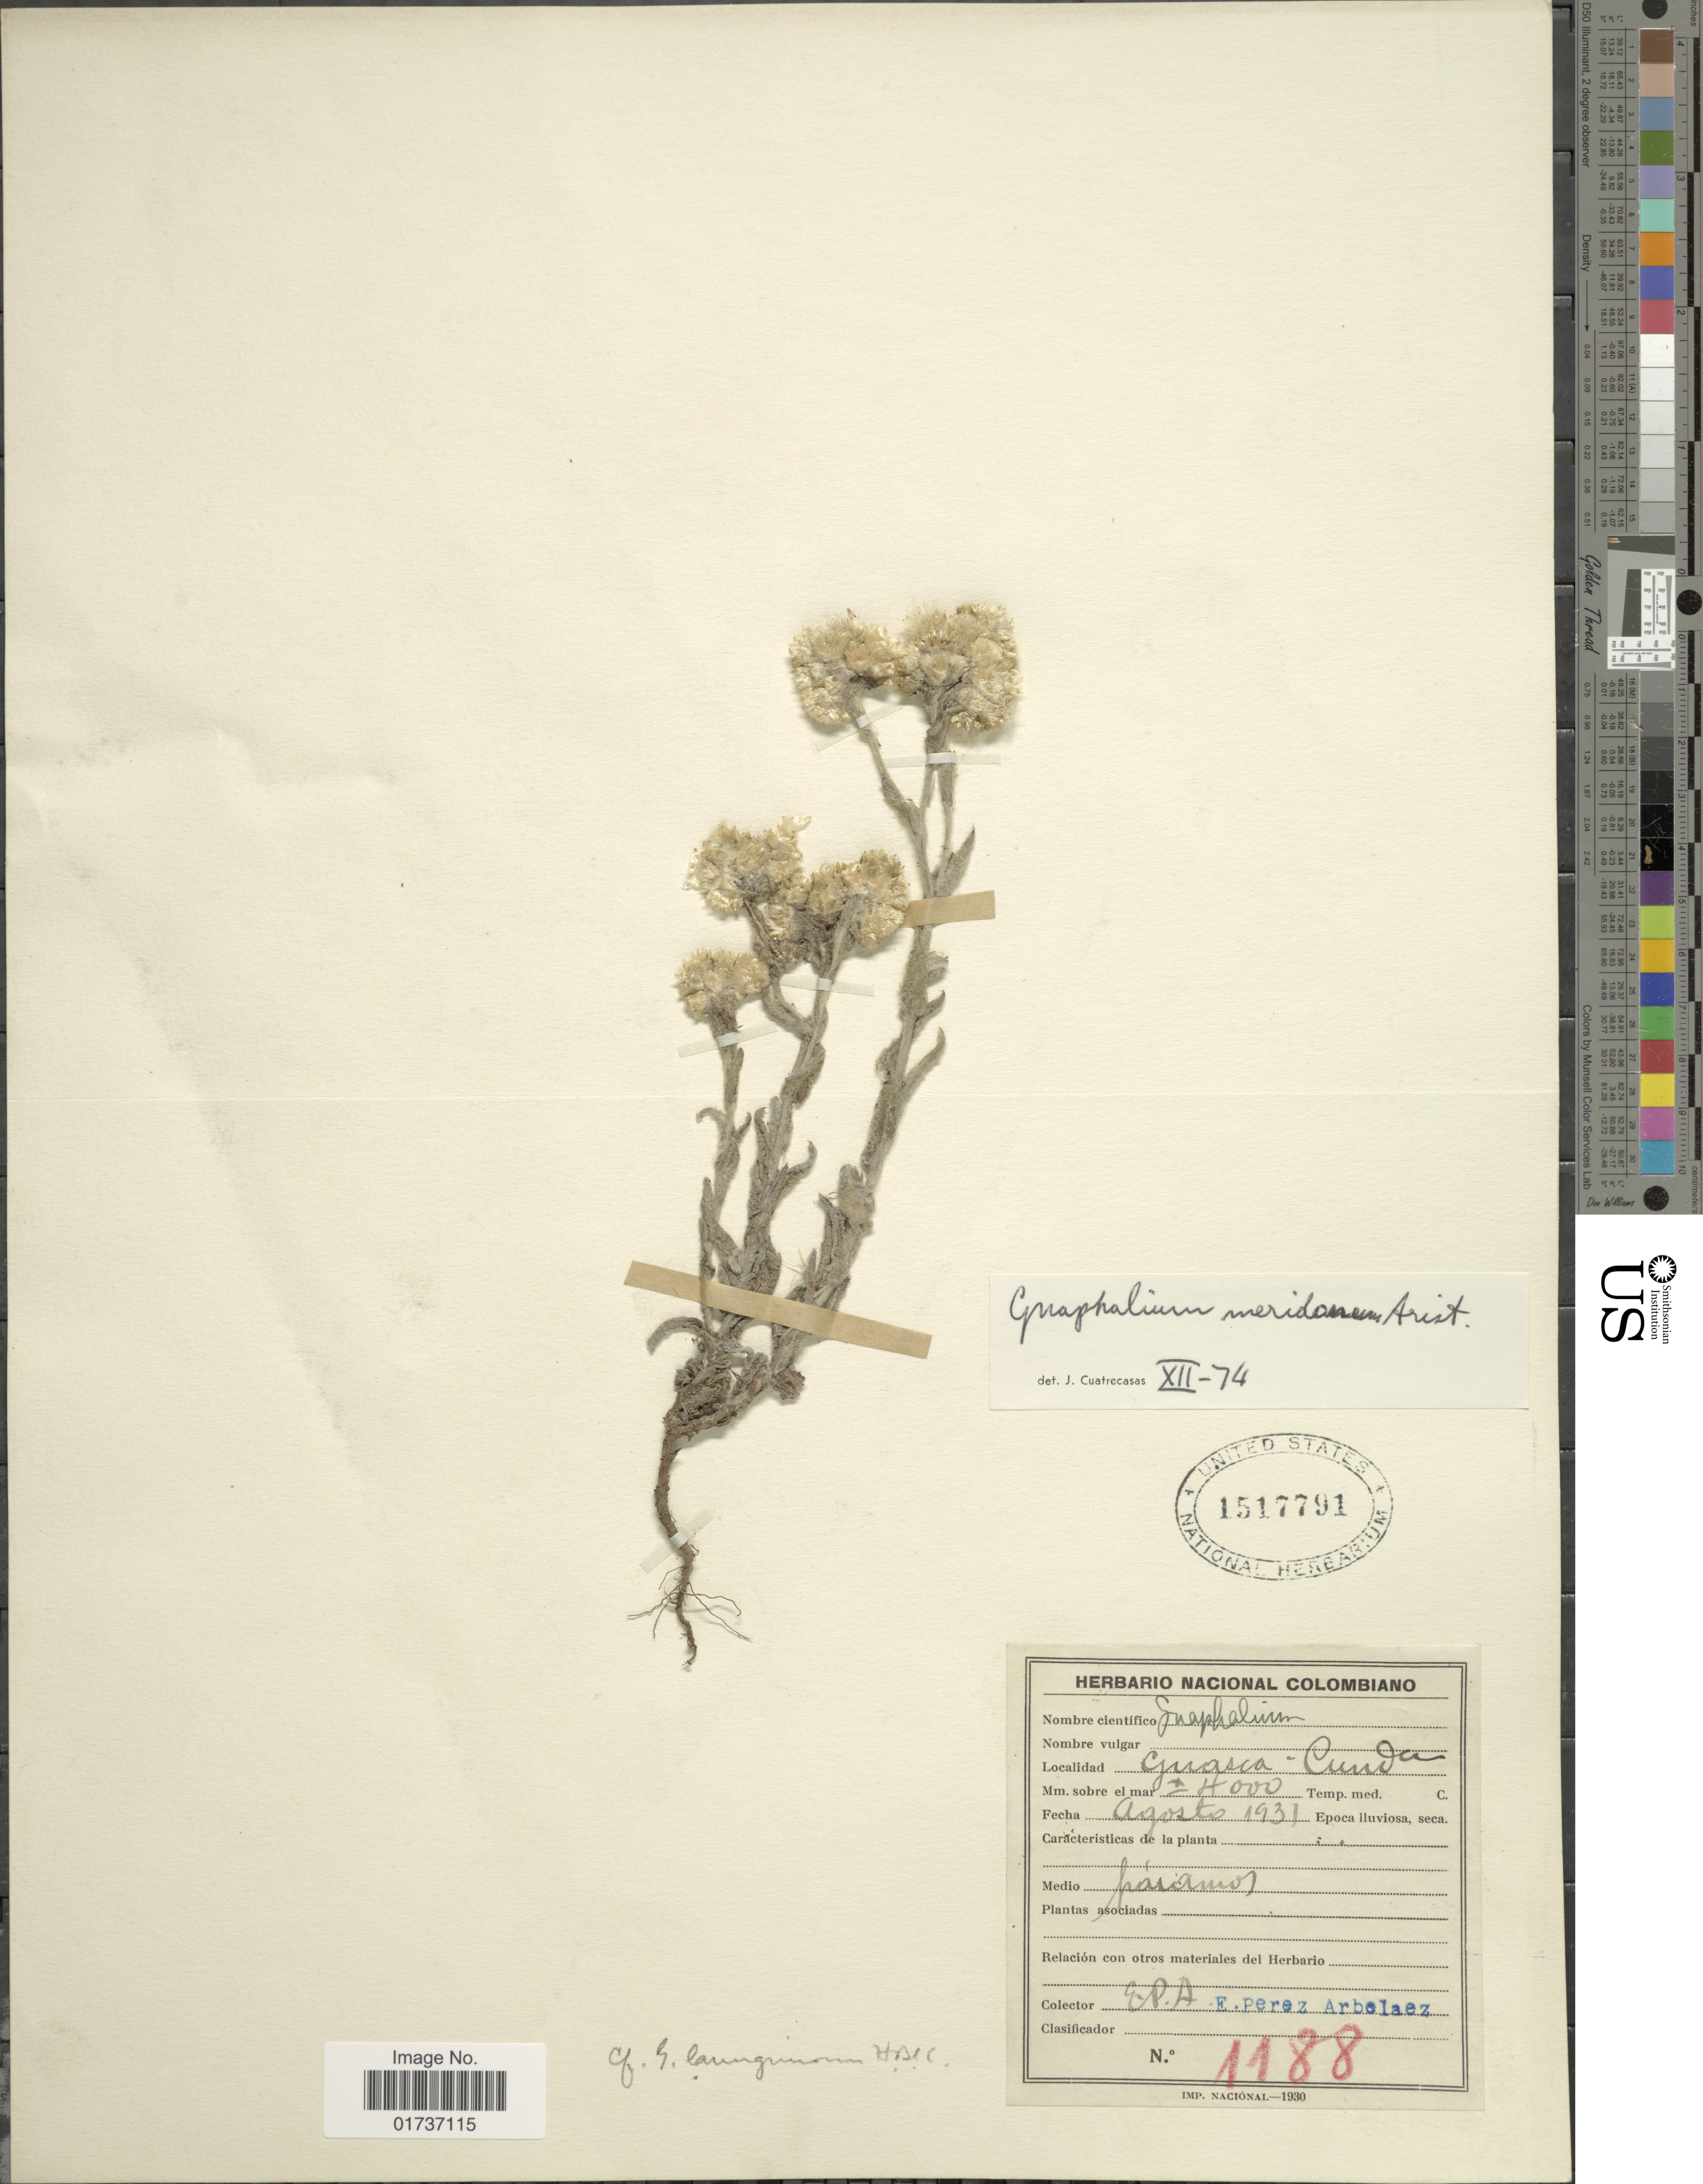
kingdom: Plantae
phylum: Tracheophyta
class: Magnoliopsida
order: Asterales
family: Asteraceae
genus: Gnaphalium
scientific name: Gnaphalium meridanum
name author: Aristeg.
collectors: E. Pérez Arbeláez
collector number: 1188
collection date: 1931-08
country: Colombia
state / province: Cundinamarca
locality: Guascu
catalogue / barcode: US 1517791